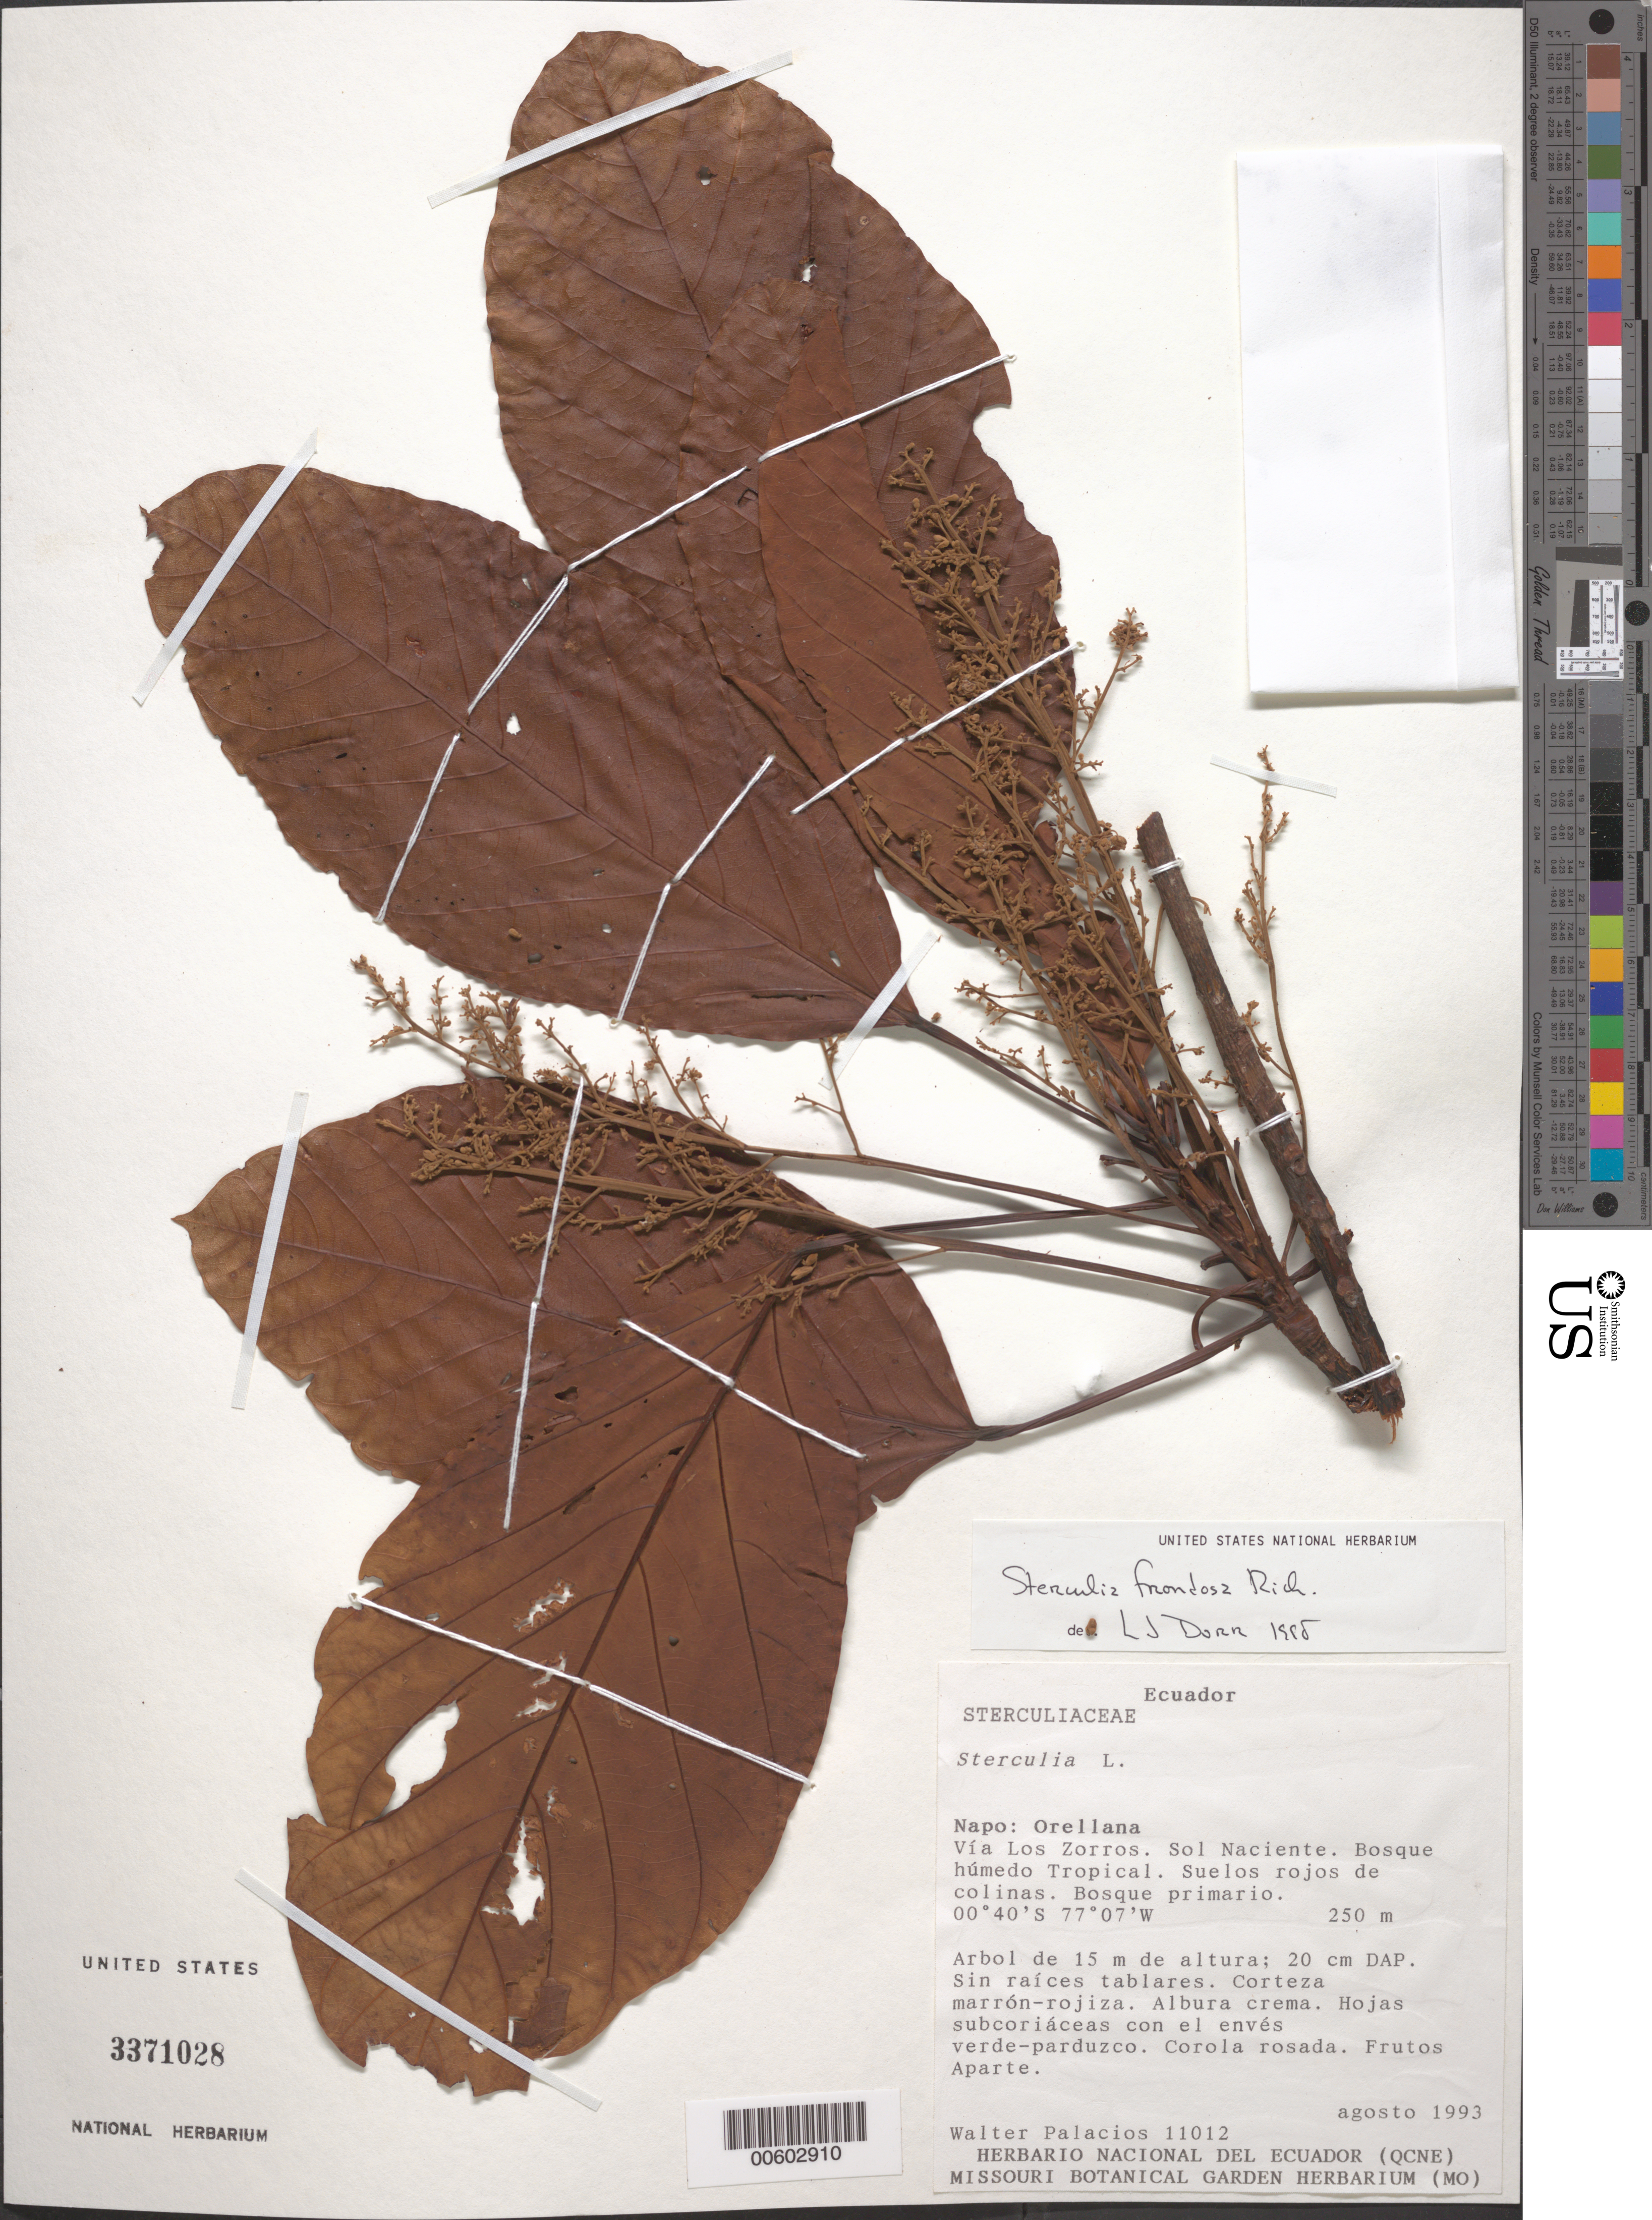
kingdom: Plantae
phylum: Tracheophyta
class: Magnoliopsida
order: Malvales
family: Malvaceae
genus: Sterculia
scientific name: Sterculia frondosa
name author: Rich.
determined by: Dorr, L. J., (BOT), Smithsonian Institution - National Museum of Natural History (UNITED STATES)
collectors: W. Palacios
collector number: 11012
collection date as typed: Aug 1993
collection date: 1993-08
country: Ecuador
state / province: Napo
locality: Orellana. Vía Los Zorros, Sol Naciente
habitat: Bosque húmedo tropical, suelos rojos de colinas, bosque primario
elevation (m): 250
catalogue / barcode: US 3371028